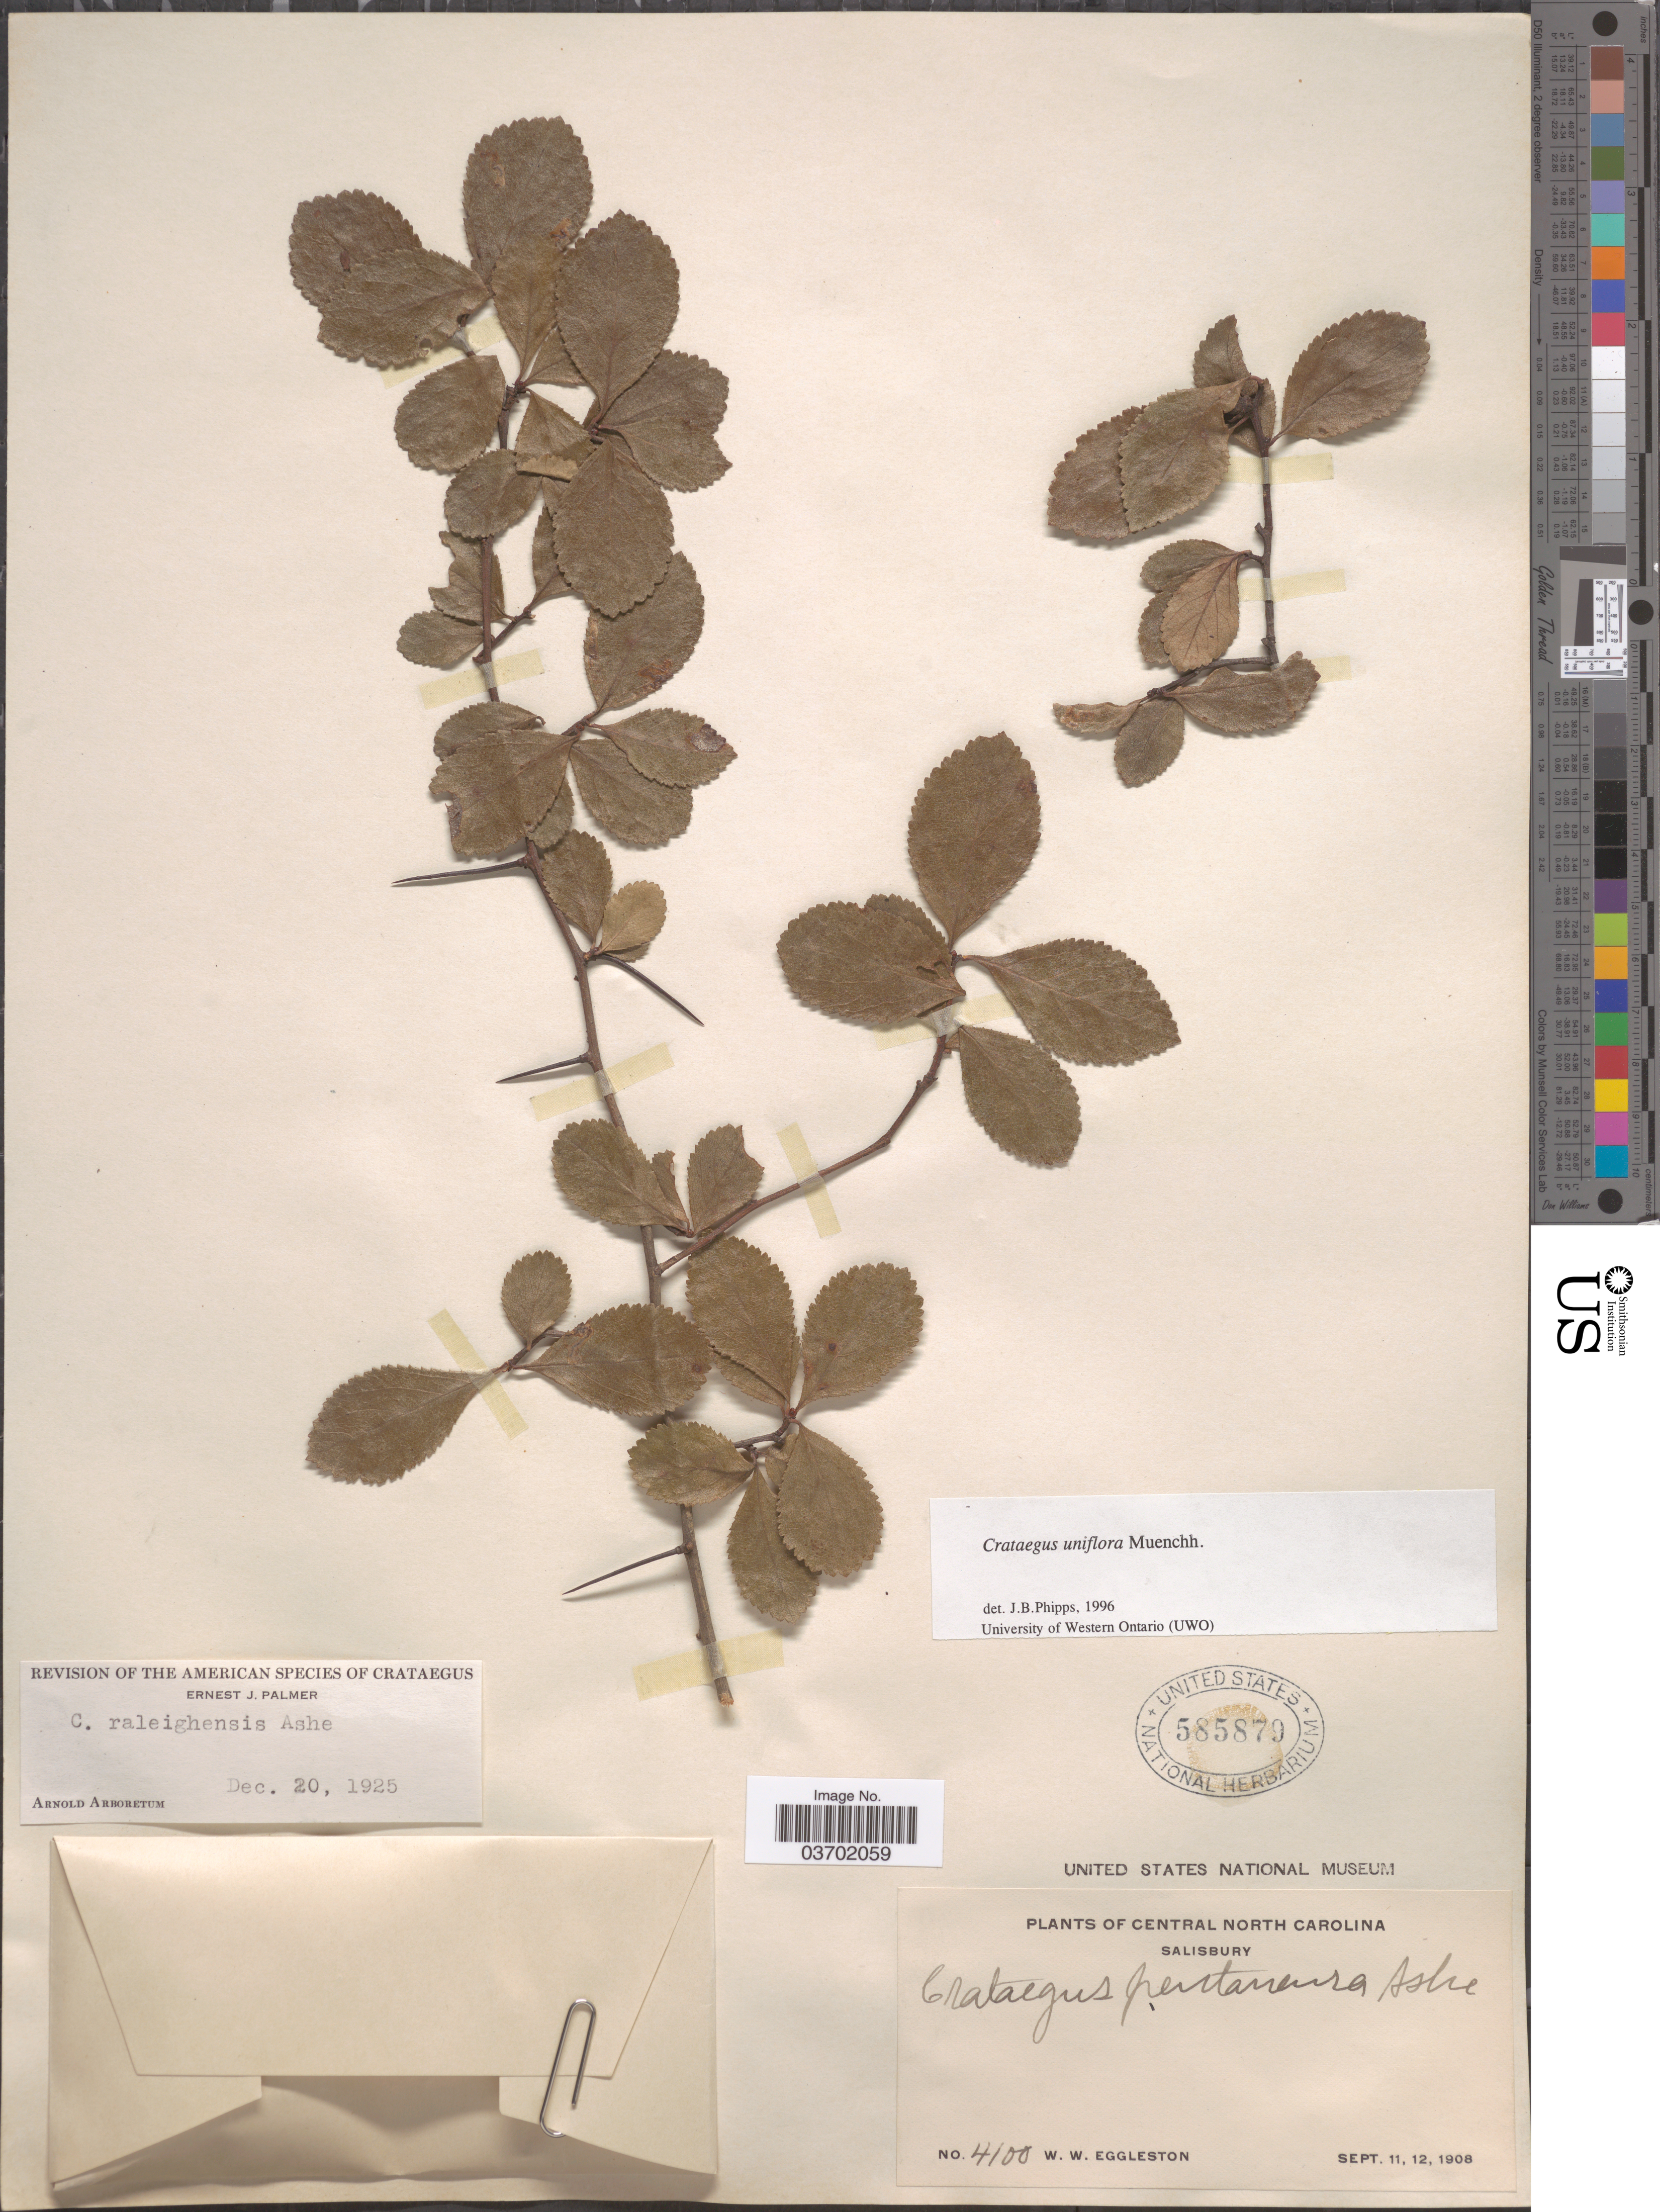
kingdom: Plantae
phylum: Tracheophyta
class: Magnoliopsida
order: Rosales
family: Rosaceae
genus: Crataegus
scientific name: Crataegus uniflora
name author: Münchh.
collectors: W. W. Eggleston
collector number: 4100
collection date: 1908-09-11/1908-09-12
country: United States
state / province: North Carolina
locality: Central North Carolina. Salisbury.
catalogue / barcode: US 585879